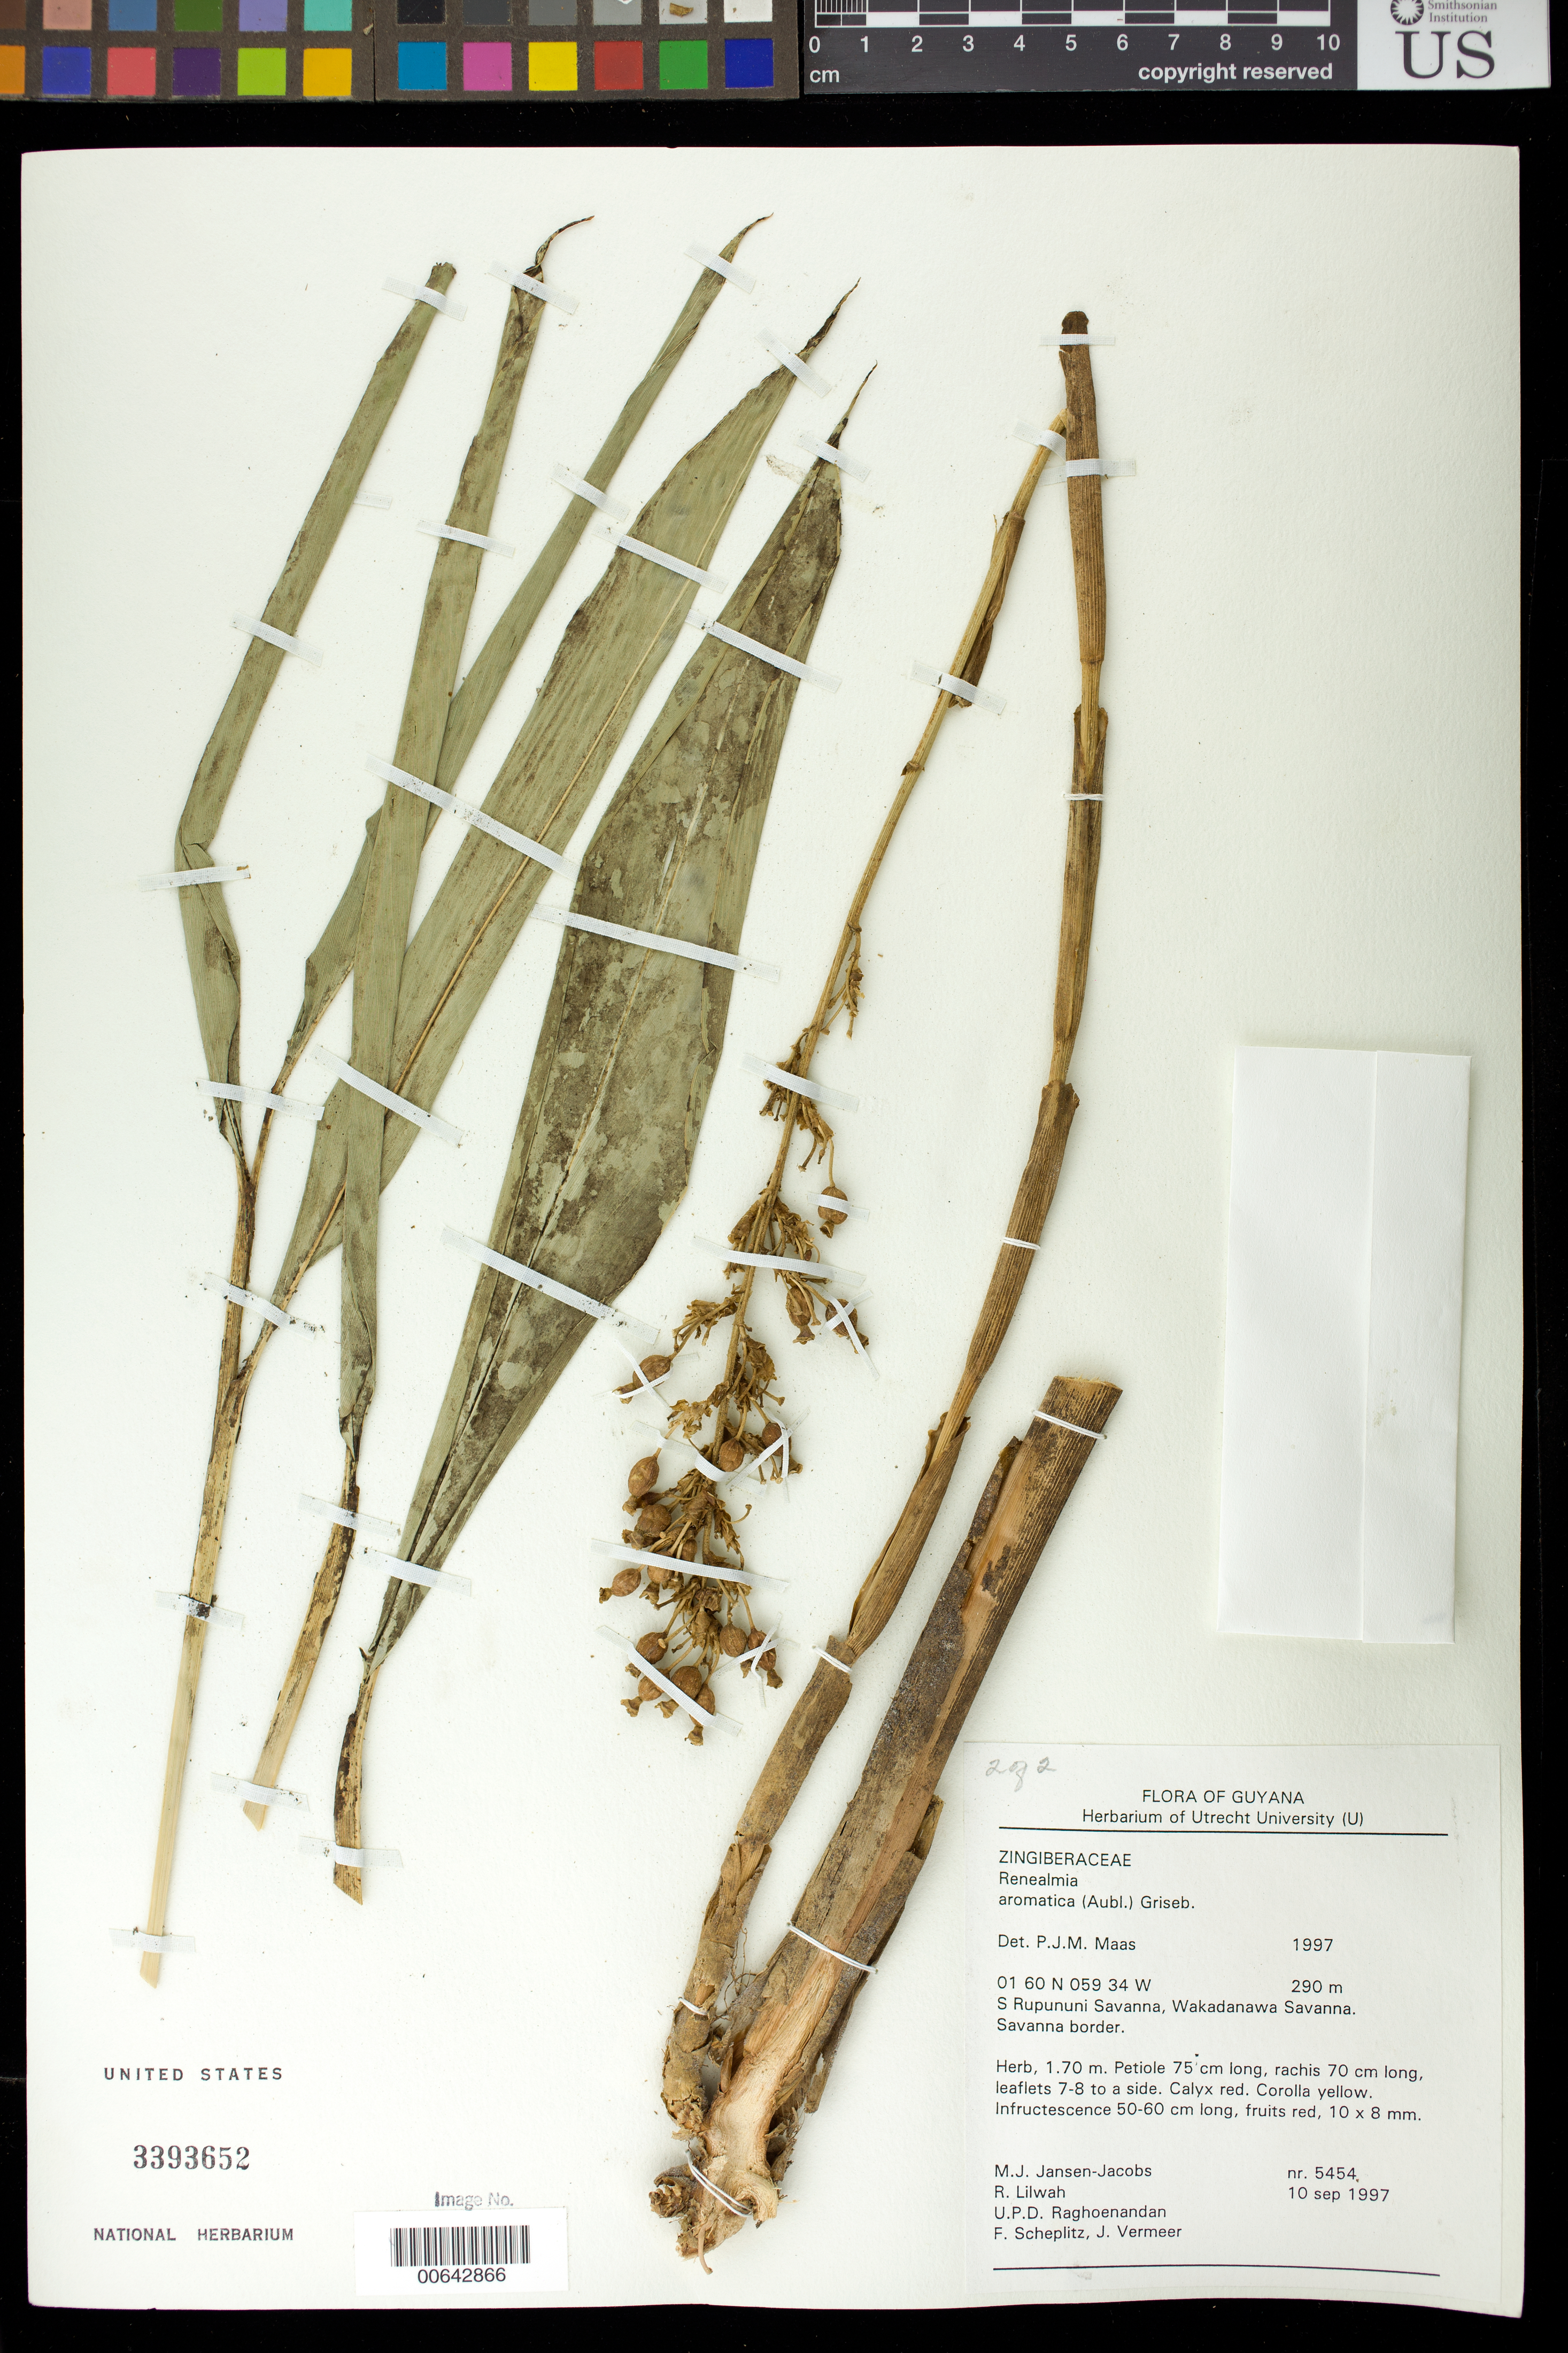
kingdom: Plantae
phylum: Tracheophyta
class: Liliopsida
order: Zingiberales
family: Zingiberaceae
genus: Renealmia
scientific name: Renealmia aromatica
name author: (Aubl.) Griseb.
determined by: Maas, Paul J. M.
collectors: M. J. Jansen-Jacobs, R. Lilwah, U. Raghoenandan, F. Scheplitz & J. Vermeer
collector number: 5454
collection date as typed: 10-Sep-97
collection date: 1997-09-10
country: Guyana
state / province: U. Takutu-U. Essequibo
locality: S. Rupununi savanna, Wakadanawa Savanna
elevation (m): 290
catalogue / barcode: US 3393652